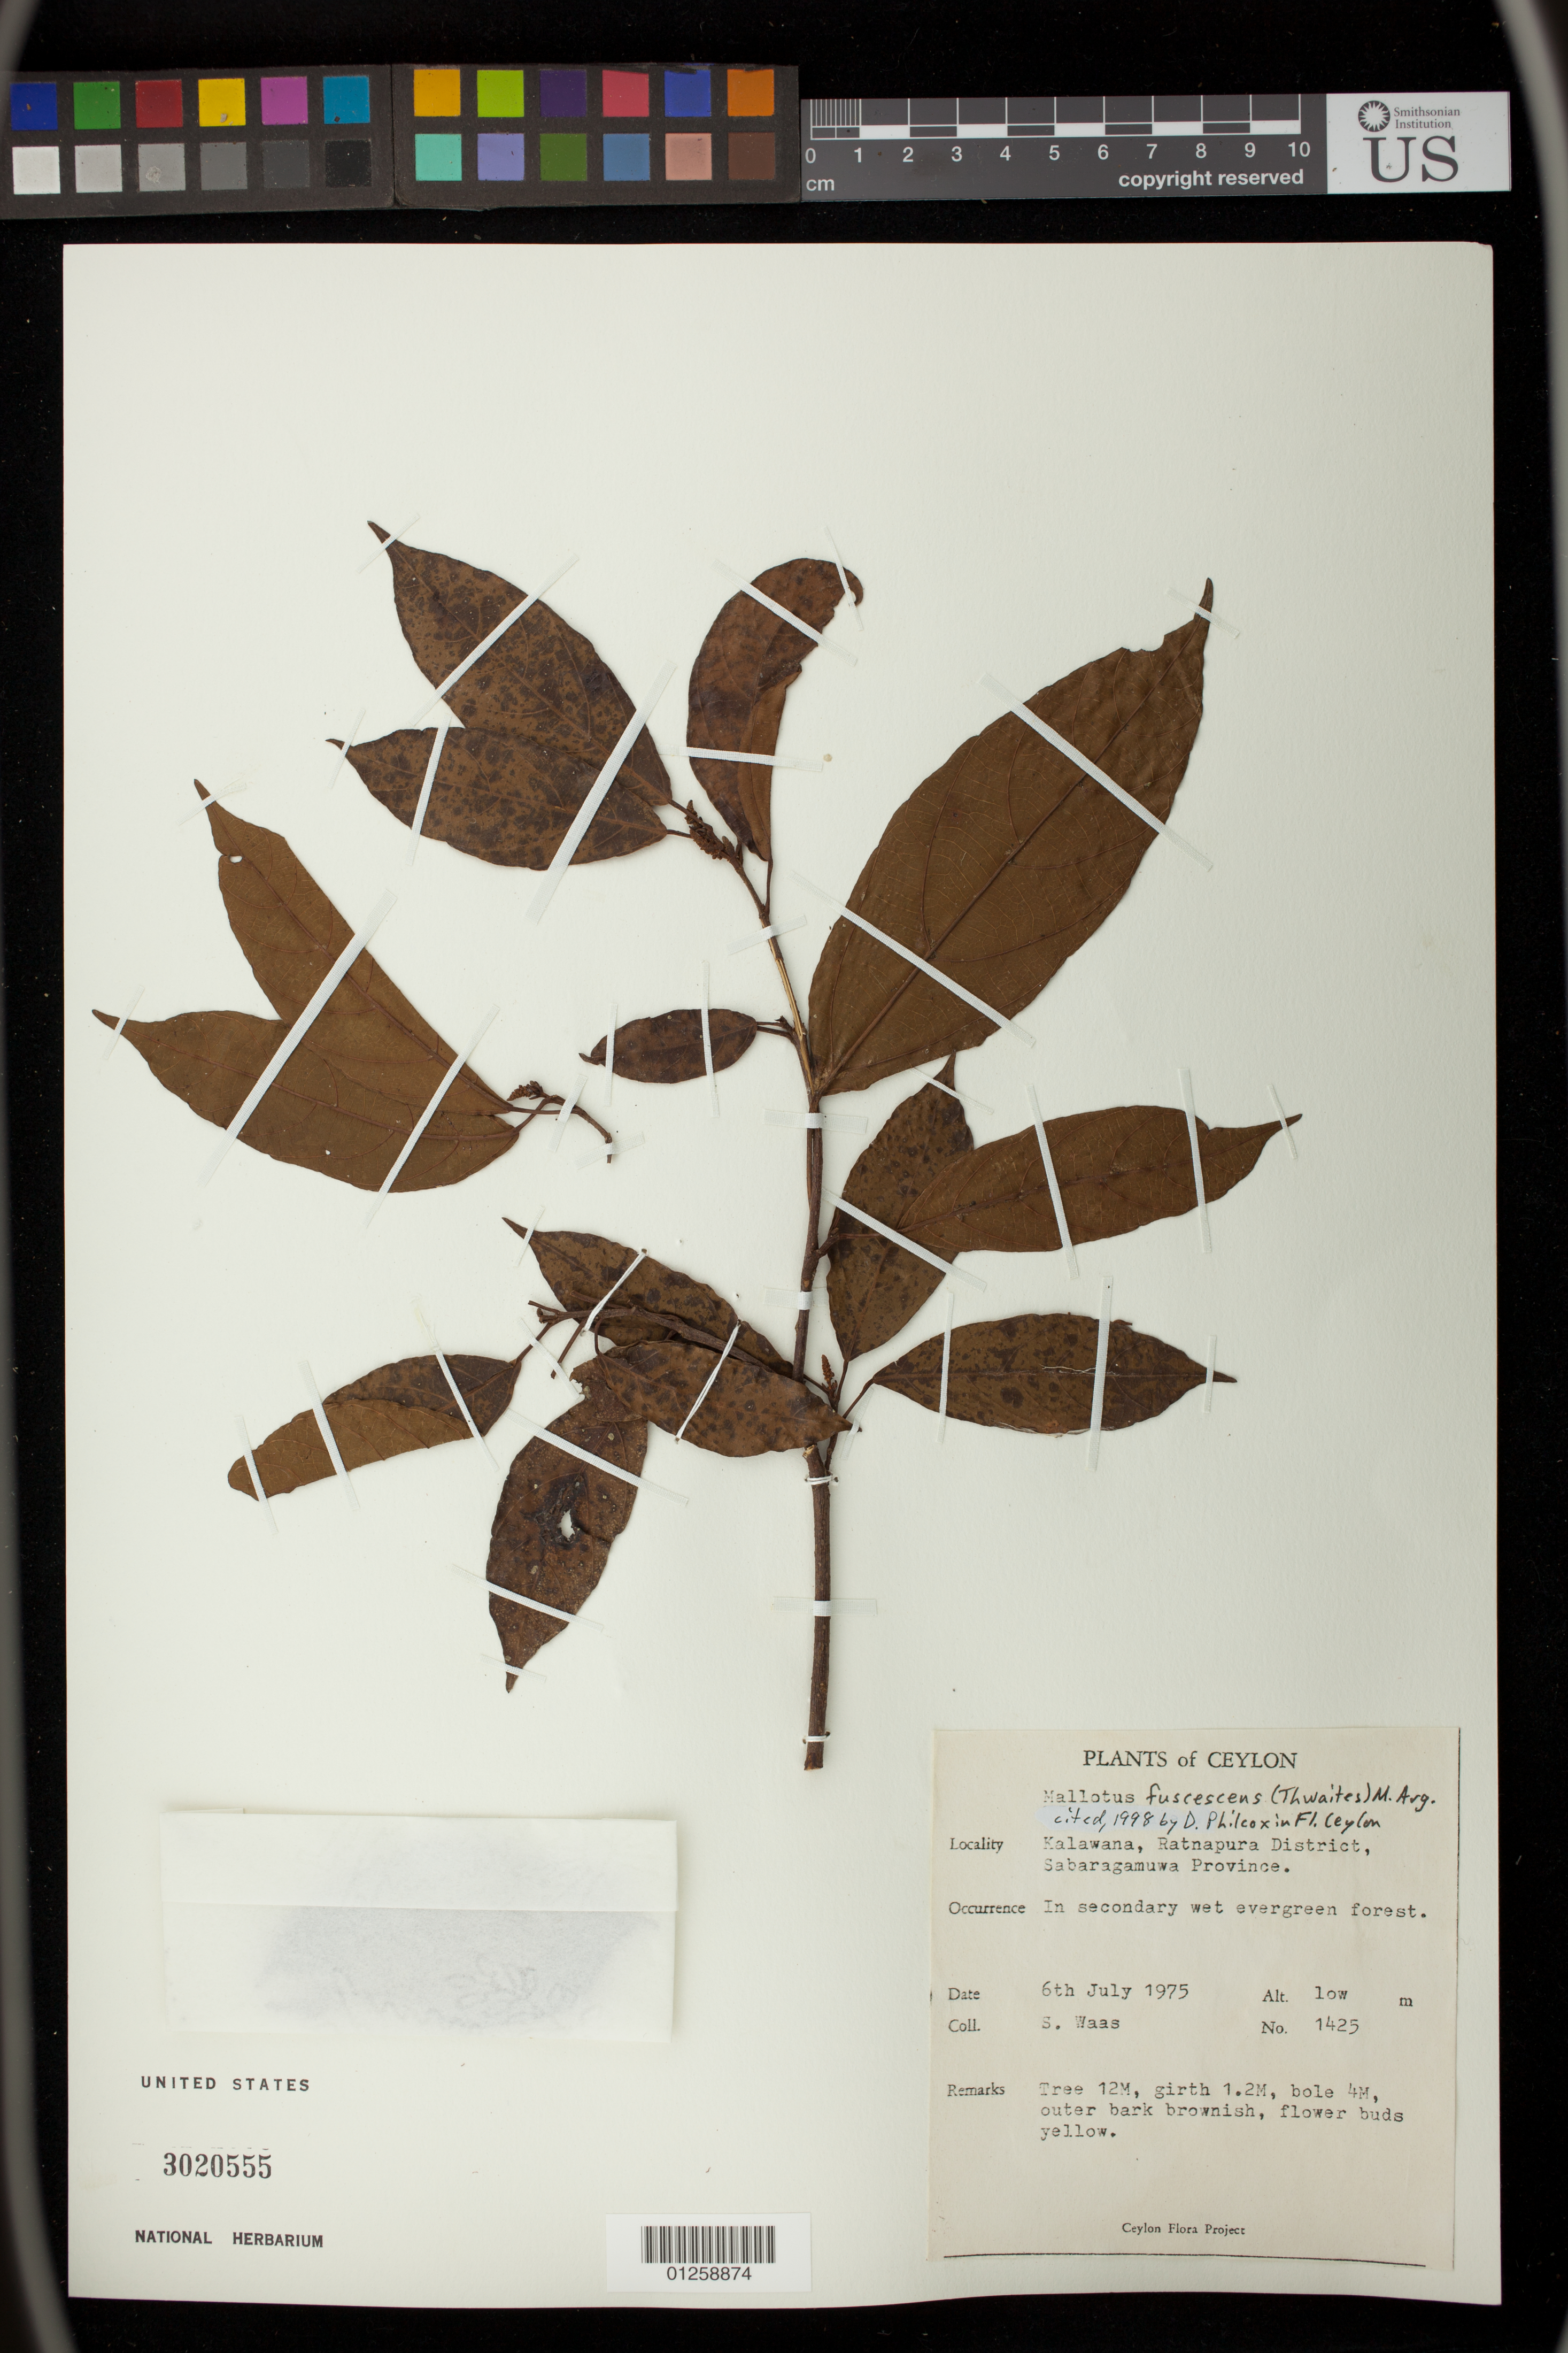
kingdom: Plantae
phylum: Tracheophyta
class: Magnoliopsida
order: Malpighiales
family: Euphorbiaceae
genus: Mallotus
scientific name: Mallotus fuscescens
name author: (Thwaites) Müll. Arg.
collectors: S. Waas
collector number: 1425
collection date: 1975-07-06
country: Sri Lanka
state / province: Sabaragamuwa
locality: Kalawana, Ratnapura District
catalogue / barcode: US 3020555